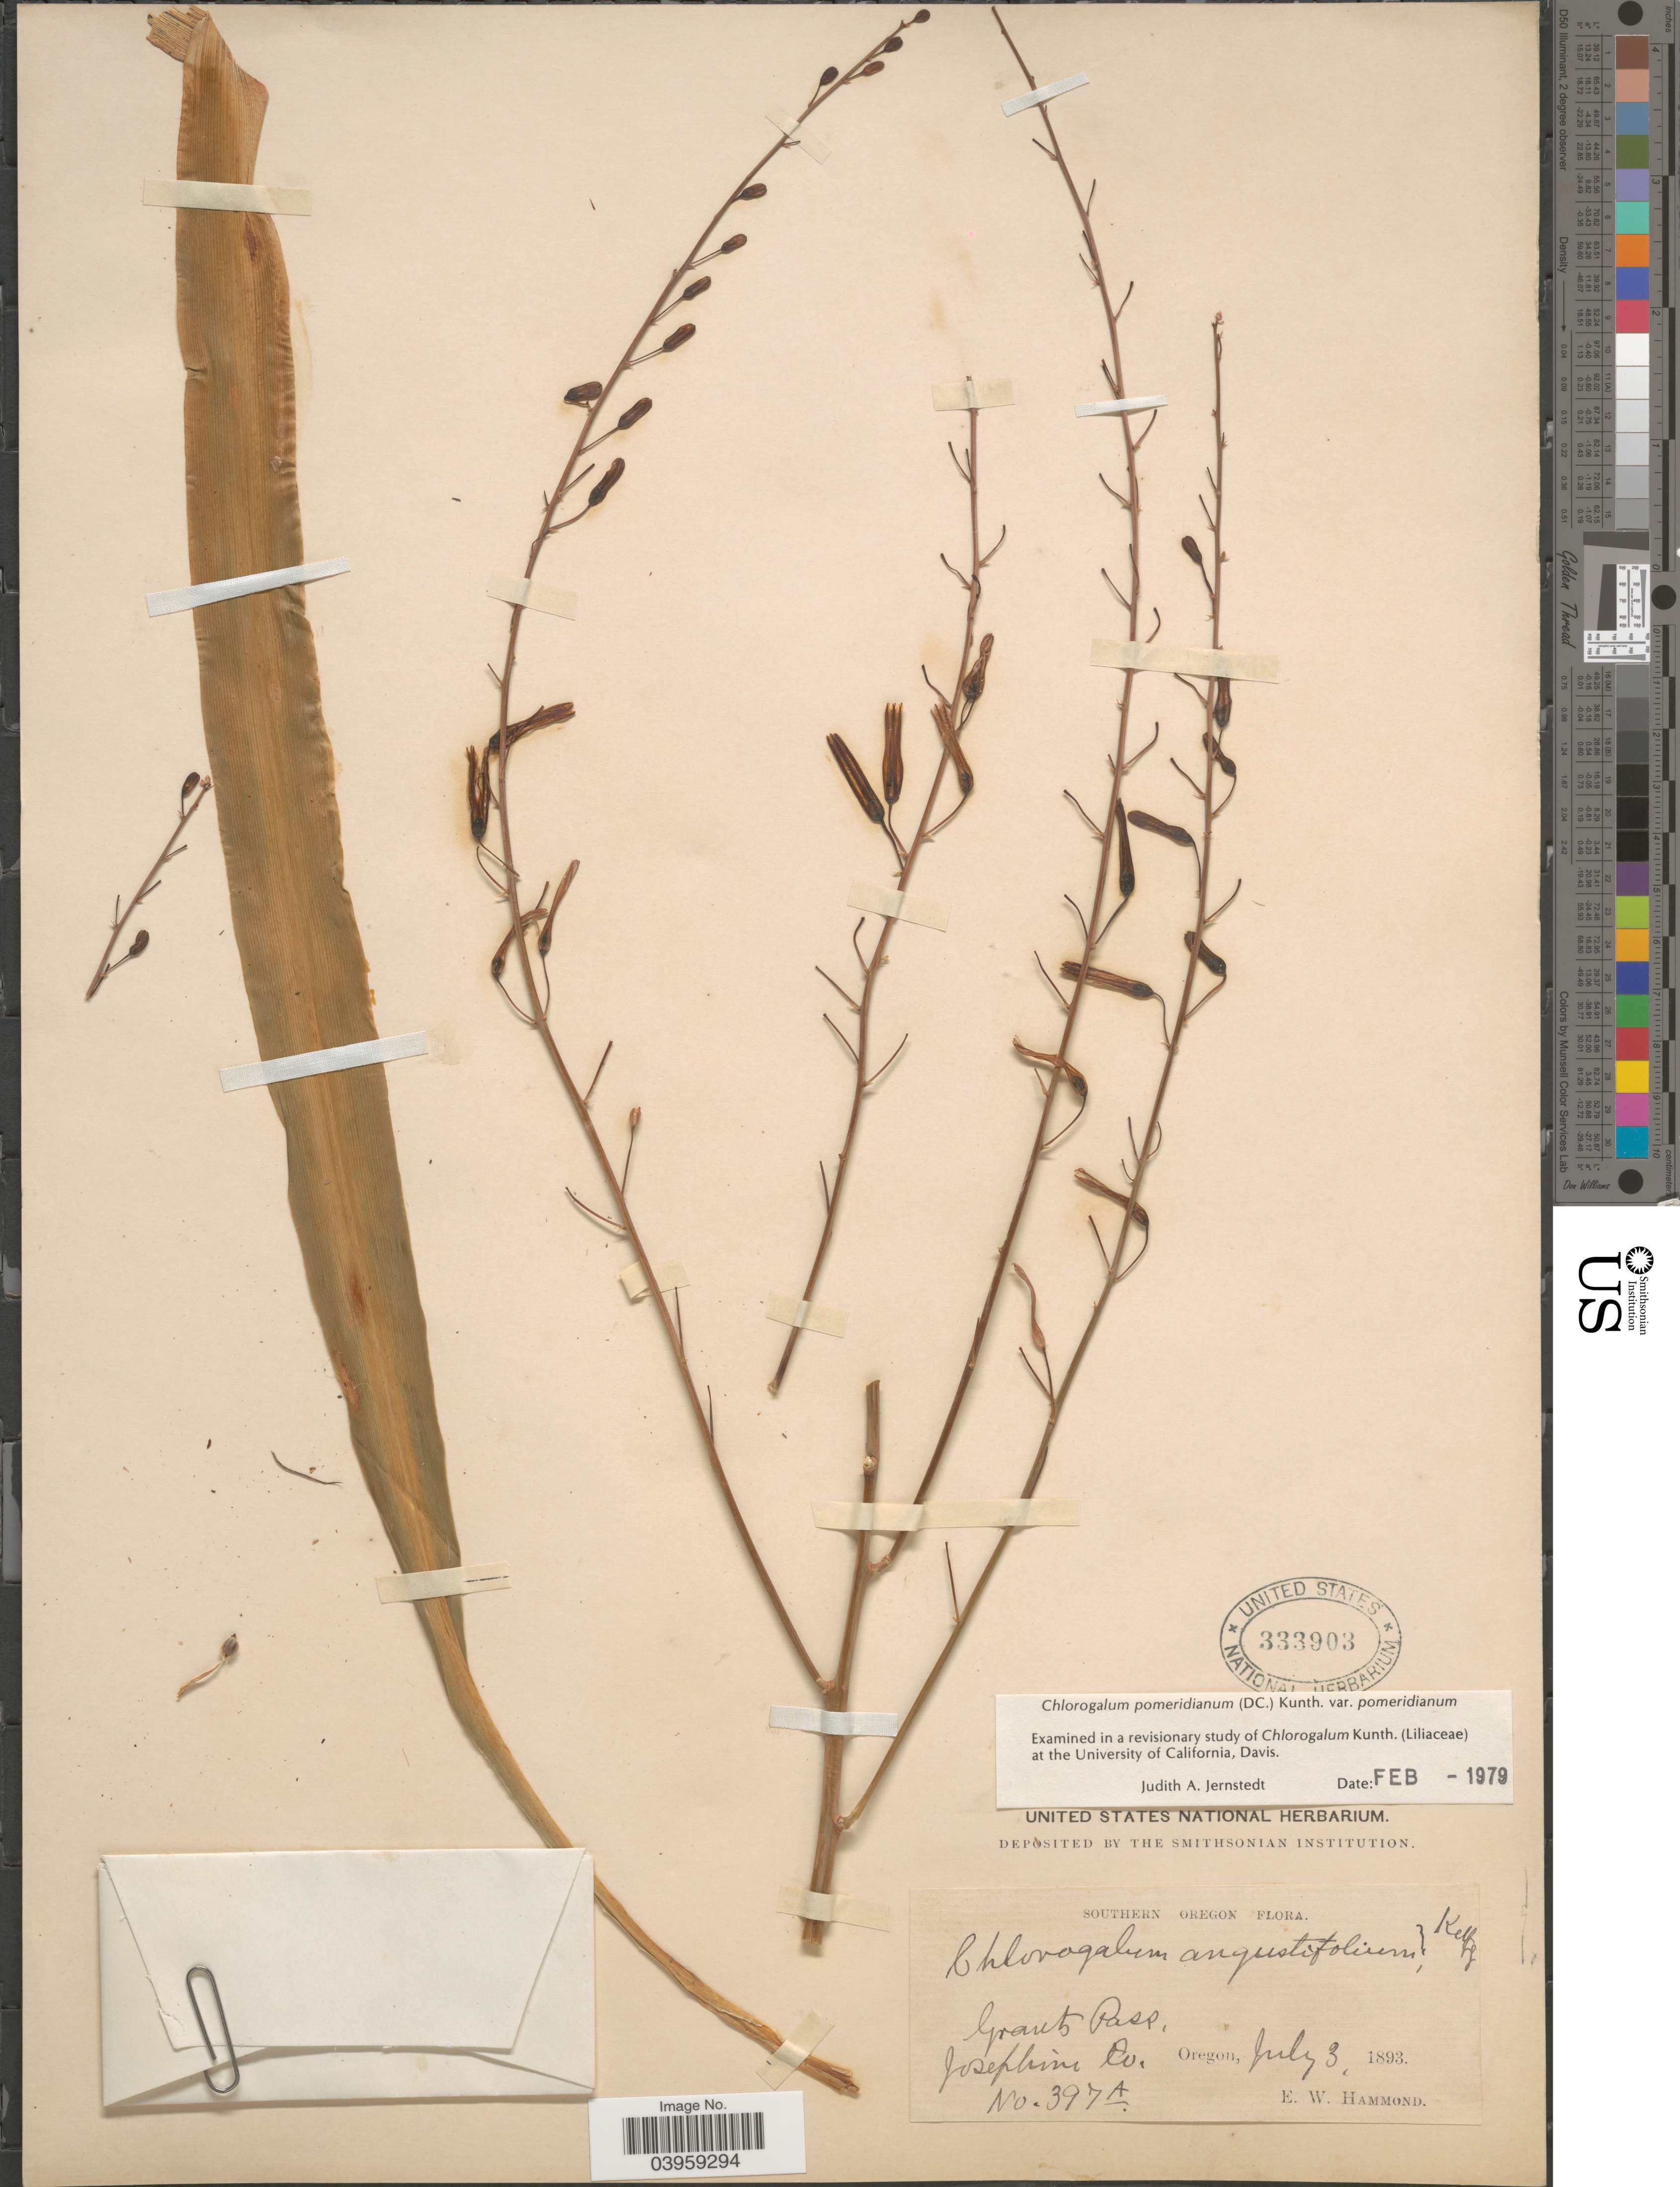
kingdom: Plantae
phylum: Tracheophyta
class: Liliopsida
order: Asparagales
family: Asparagaceae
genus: Chlorogalum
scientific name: Chlorogalum pomeridianum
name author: (DC.) Kunth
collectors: E. Hammond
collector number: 397A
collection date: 1893-07-03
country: United States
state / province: Oregon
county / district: Josephine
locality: Southern Oregon. Grants Pass, Josephine Co.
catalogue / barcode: US 333903